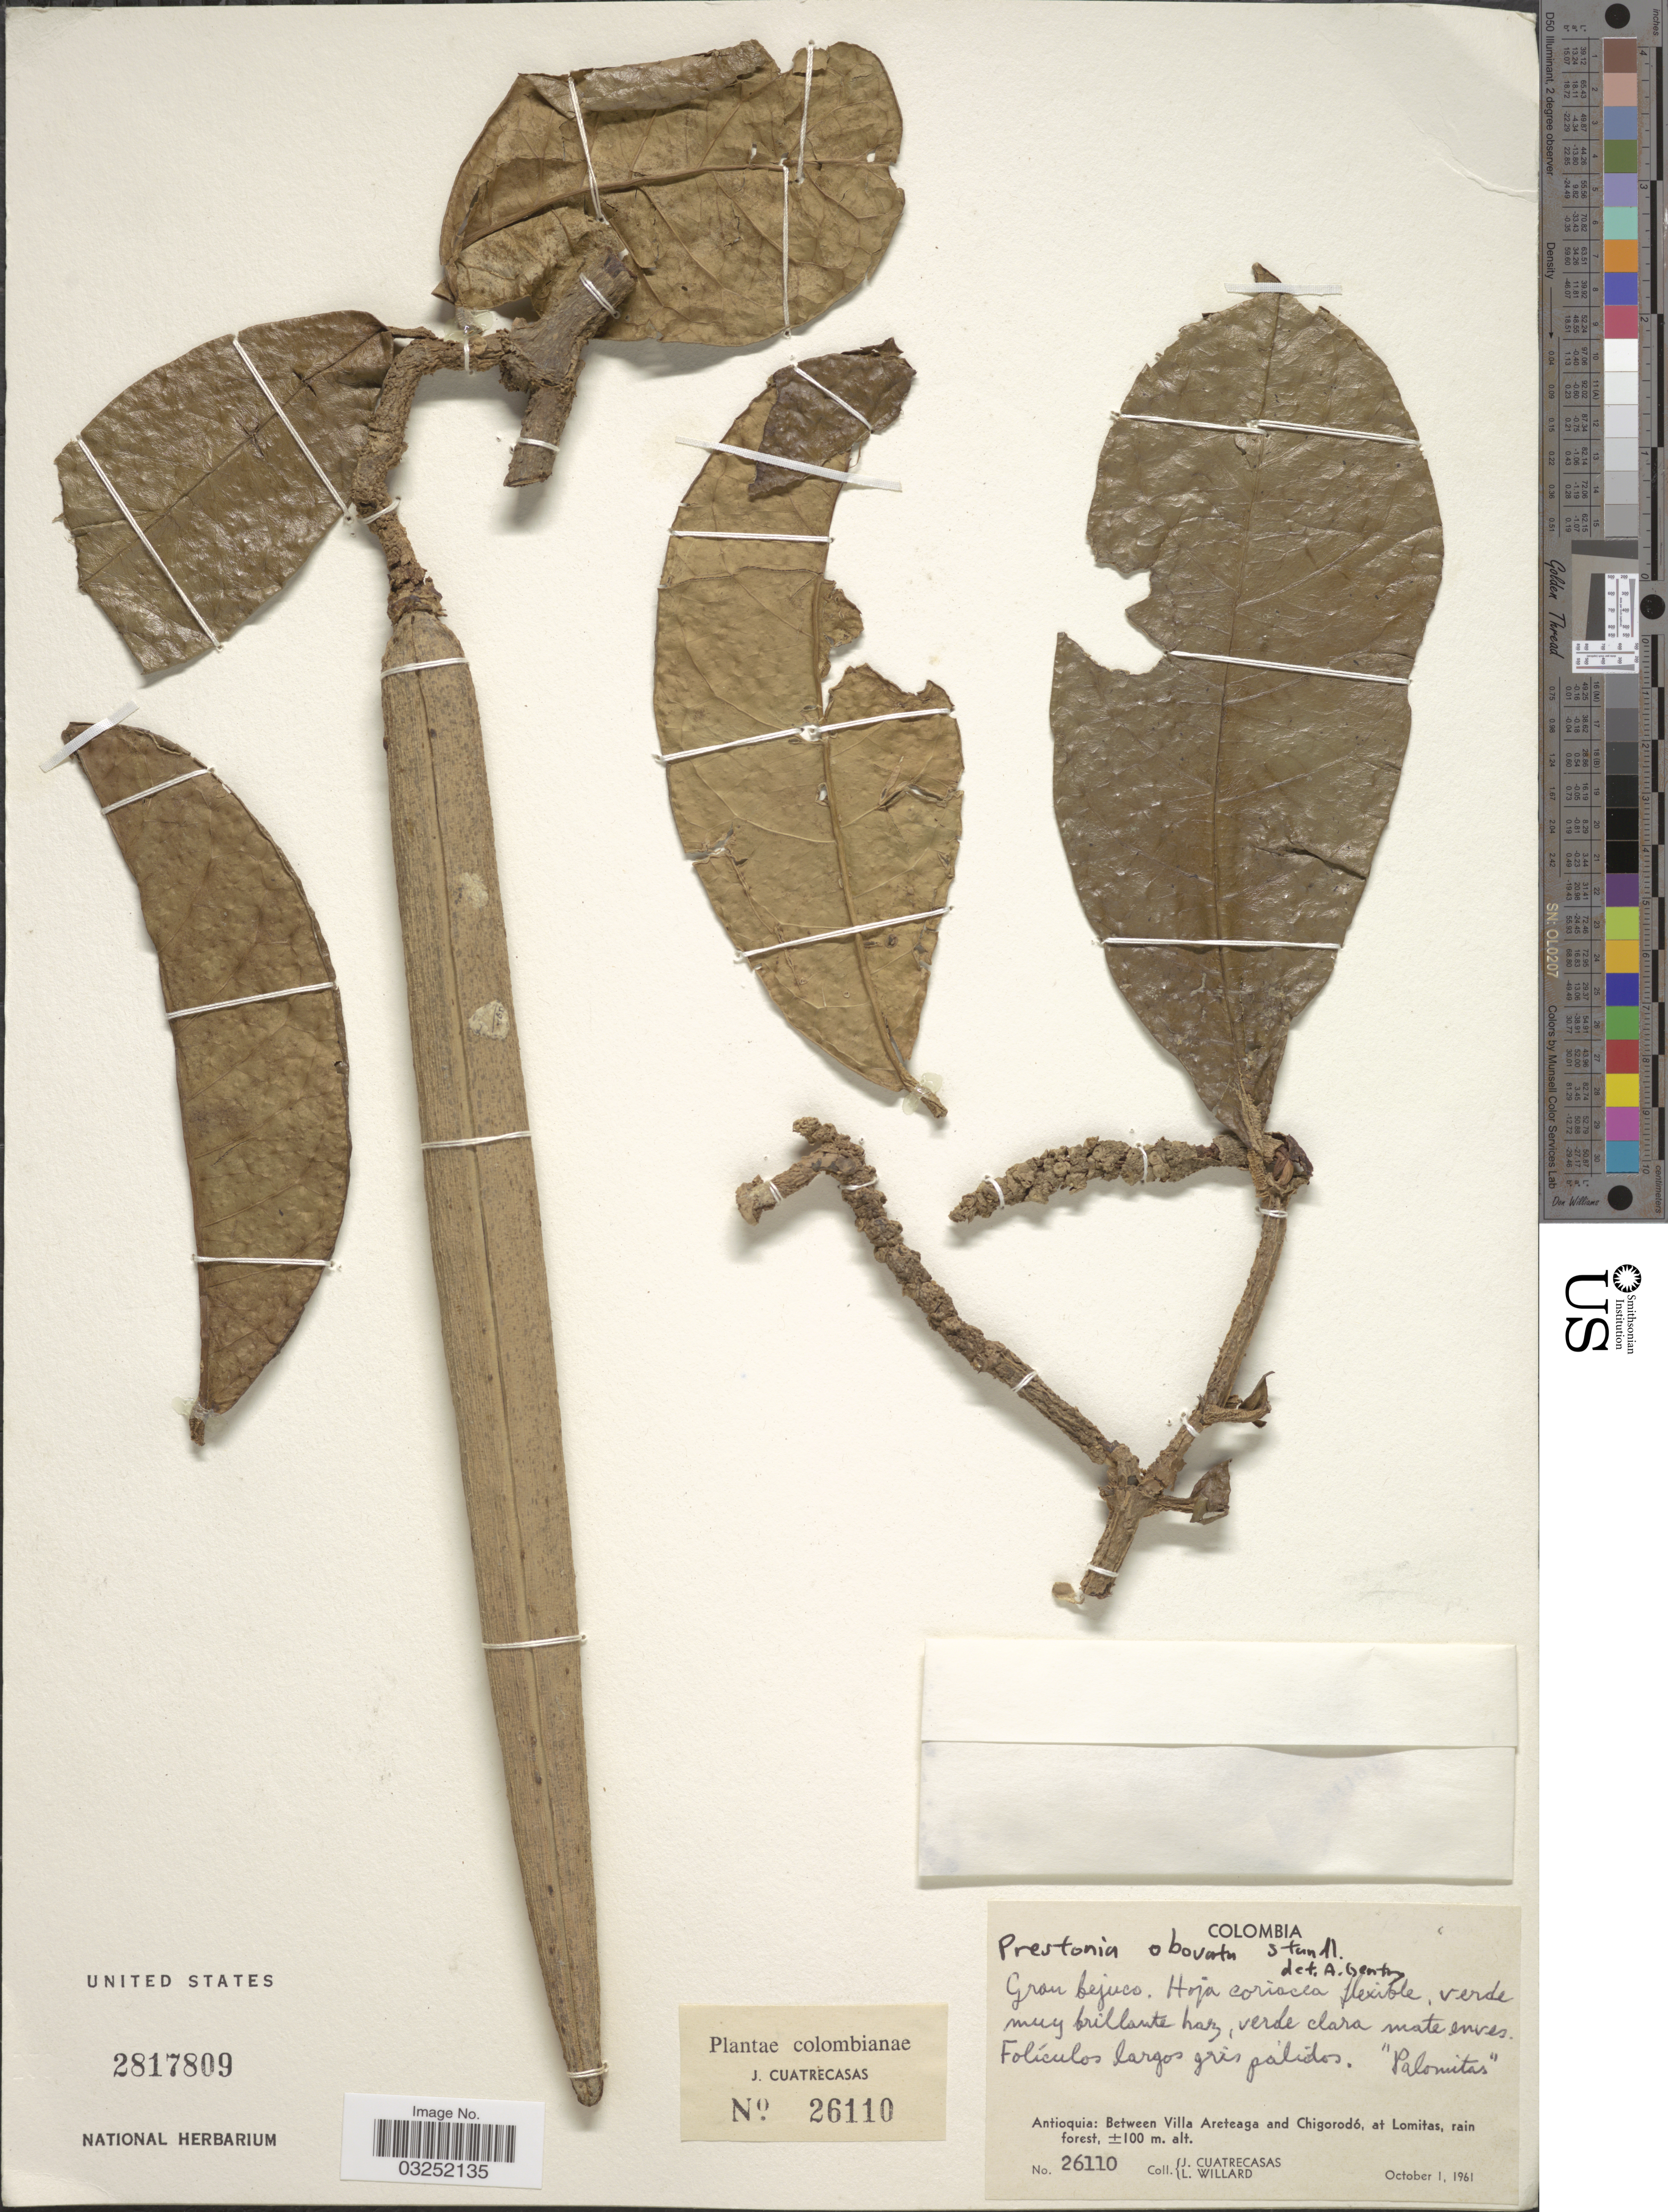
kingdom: Plantae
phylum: Tracheophyta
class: Magnoliopsida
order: Gentianales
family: Apocynaceae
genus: Prestonia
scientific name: Prestonia obovata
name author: Standl.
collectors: J. Cuatrecasas & L. Willard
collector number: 26110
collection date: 1961-10-01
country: Colombia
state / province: Antioquia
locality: Between Villa Areteaga and Chigorodó, at Lomitas, rain forest.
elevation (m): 100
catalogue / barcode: US 2817809